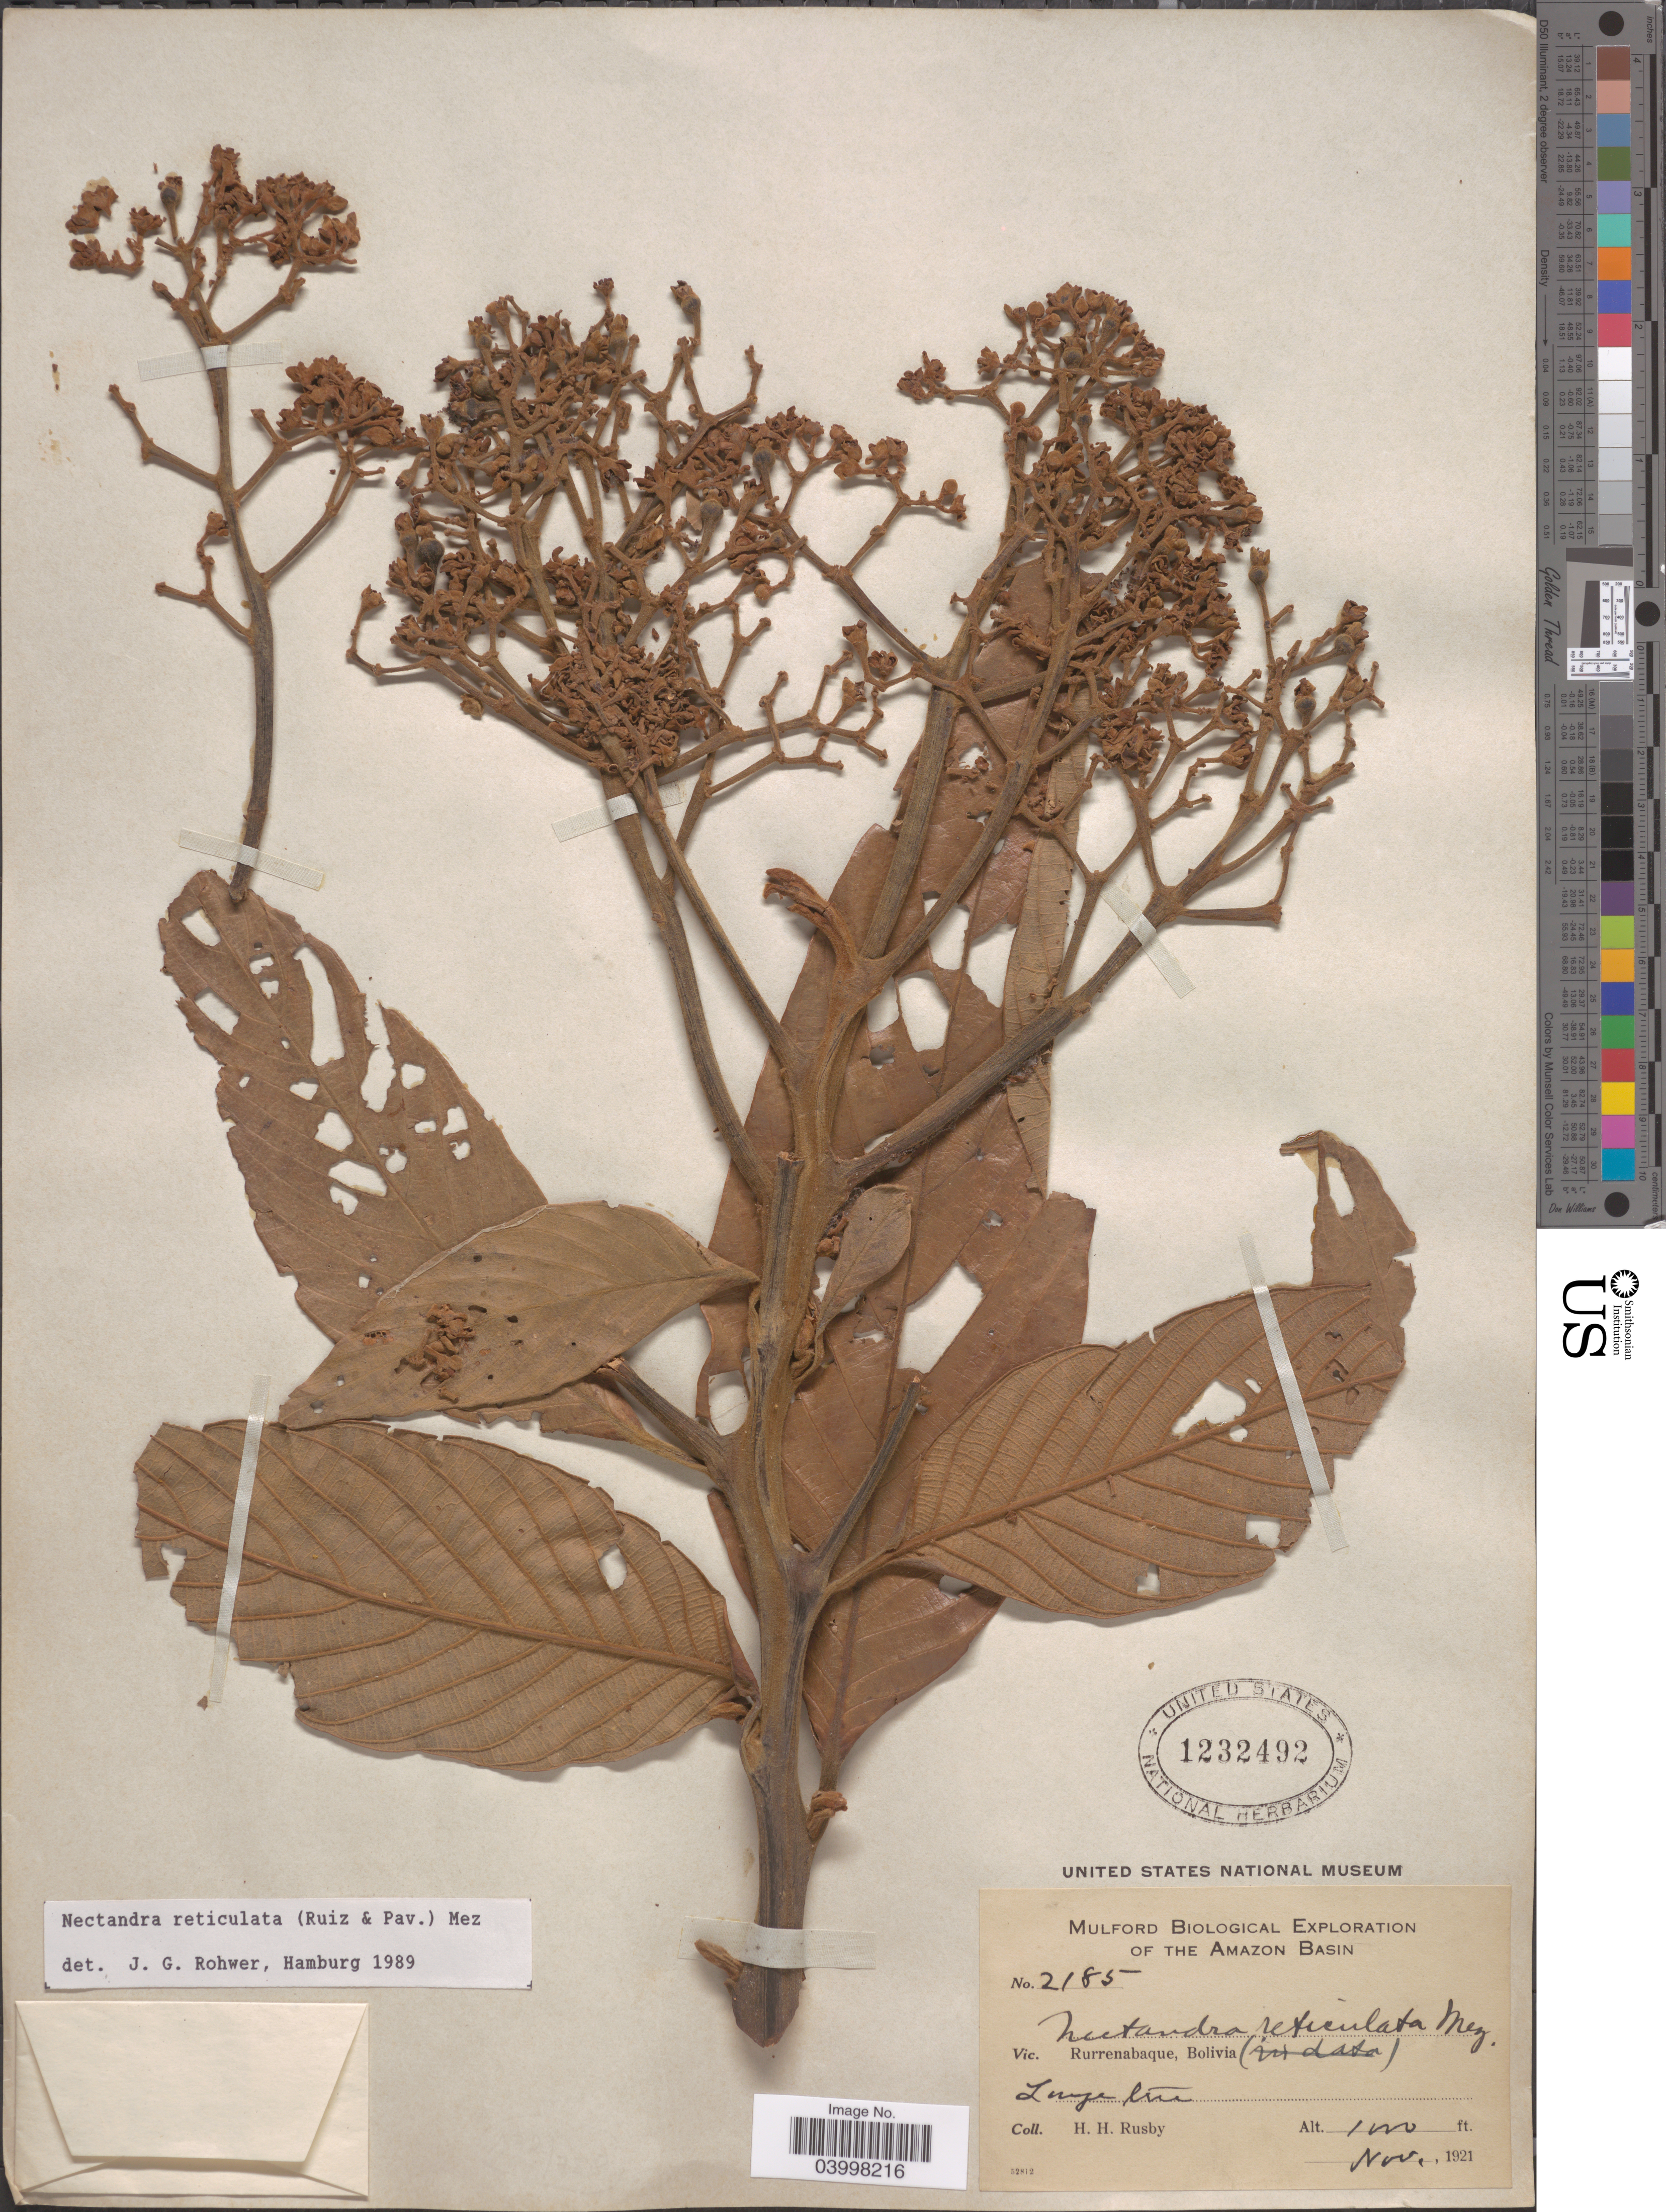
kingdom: Plantae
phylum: Tracheophyta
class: Magnoliopsida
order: Laurales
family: Lauraceae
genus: Nectandra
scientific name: Nectandra reticulata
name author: (Ruiz & Pav.) Mez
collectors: H. H. Rusby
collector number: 2185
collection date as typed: Nov., 1921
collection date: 1921-11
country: Bolivia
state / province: Beni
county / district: José Ballivián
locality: Rurrenabaque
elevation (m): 305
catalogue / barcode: US 1232492